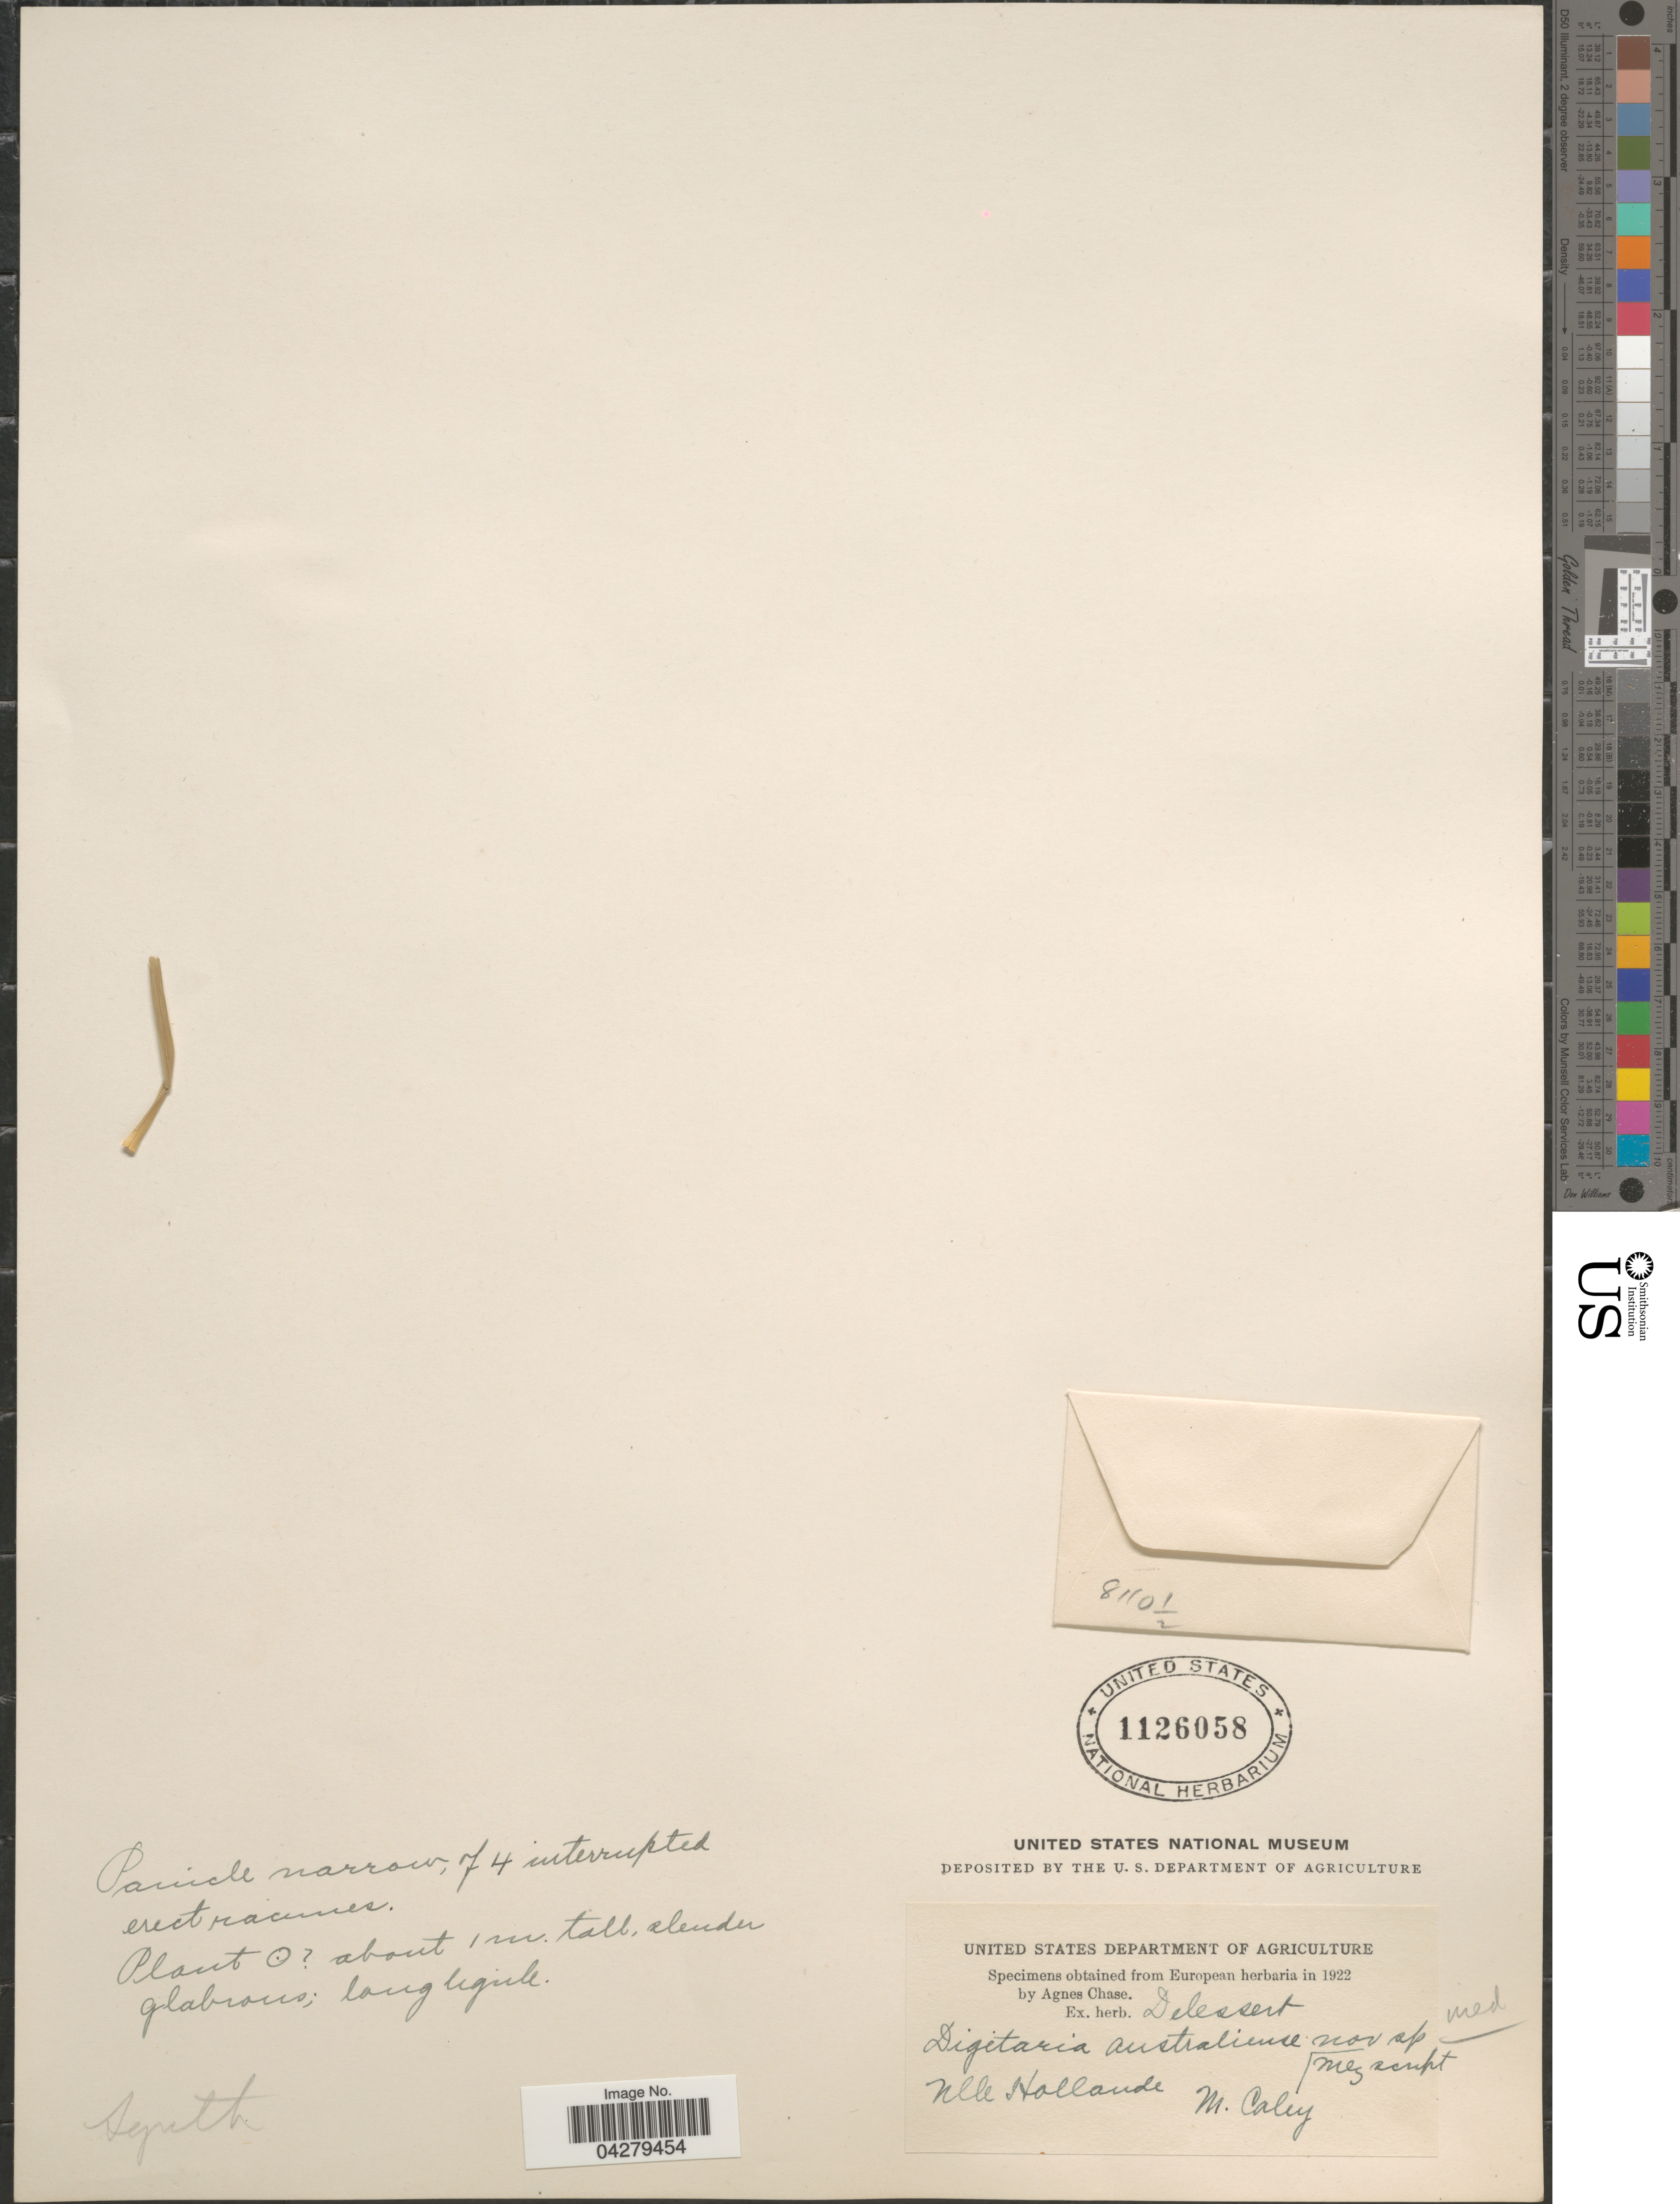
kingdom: Plantae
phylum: Tracheophyta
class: Liliopsida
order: Poales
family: Poaceae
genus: Digitaria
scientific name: Digitaria brownii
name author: (Roem. & Schult.) Hughes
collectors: M. Caley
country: Australia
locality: Nlle Hollande.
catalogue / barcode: US 1126058